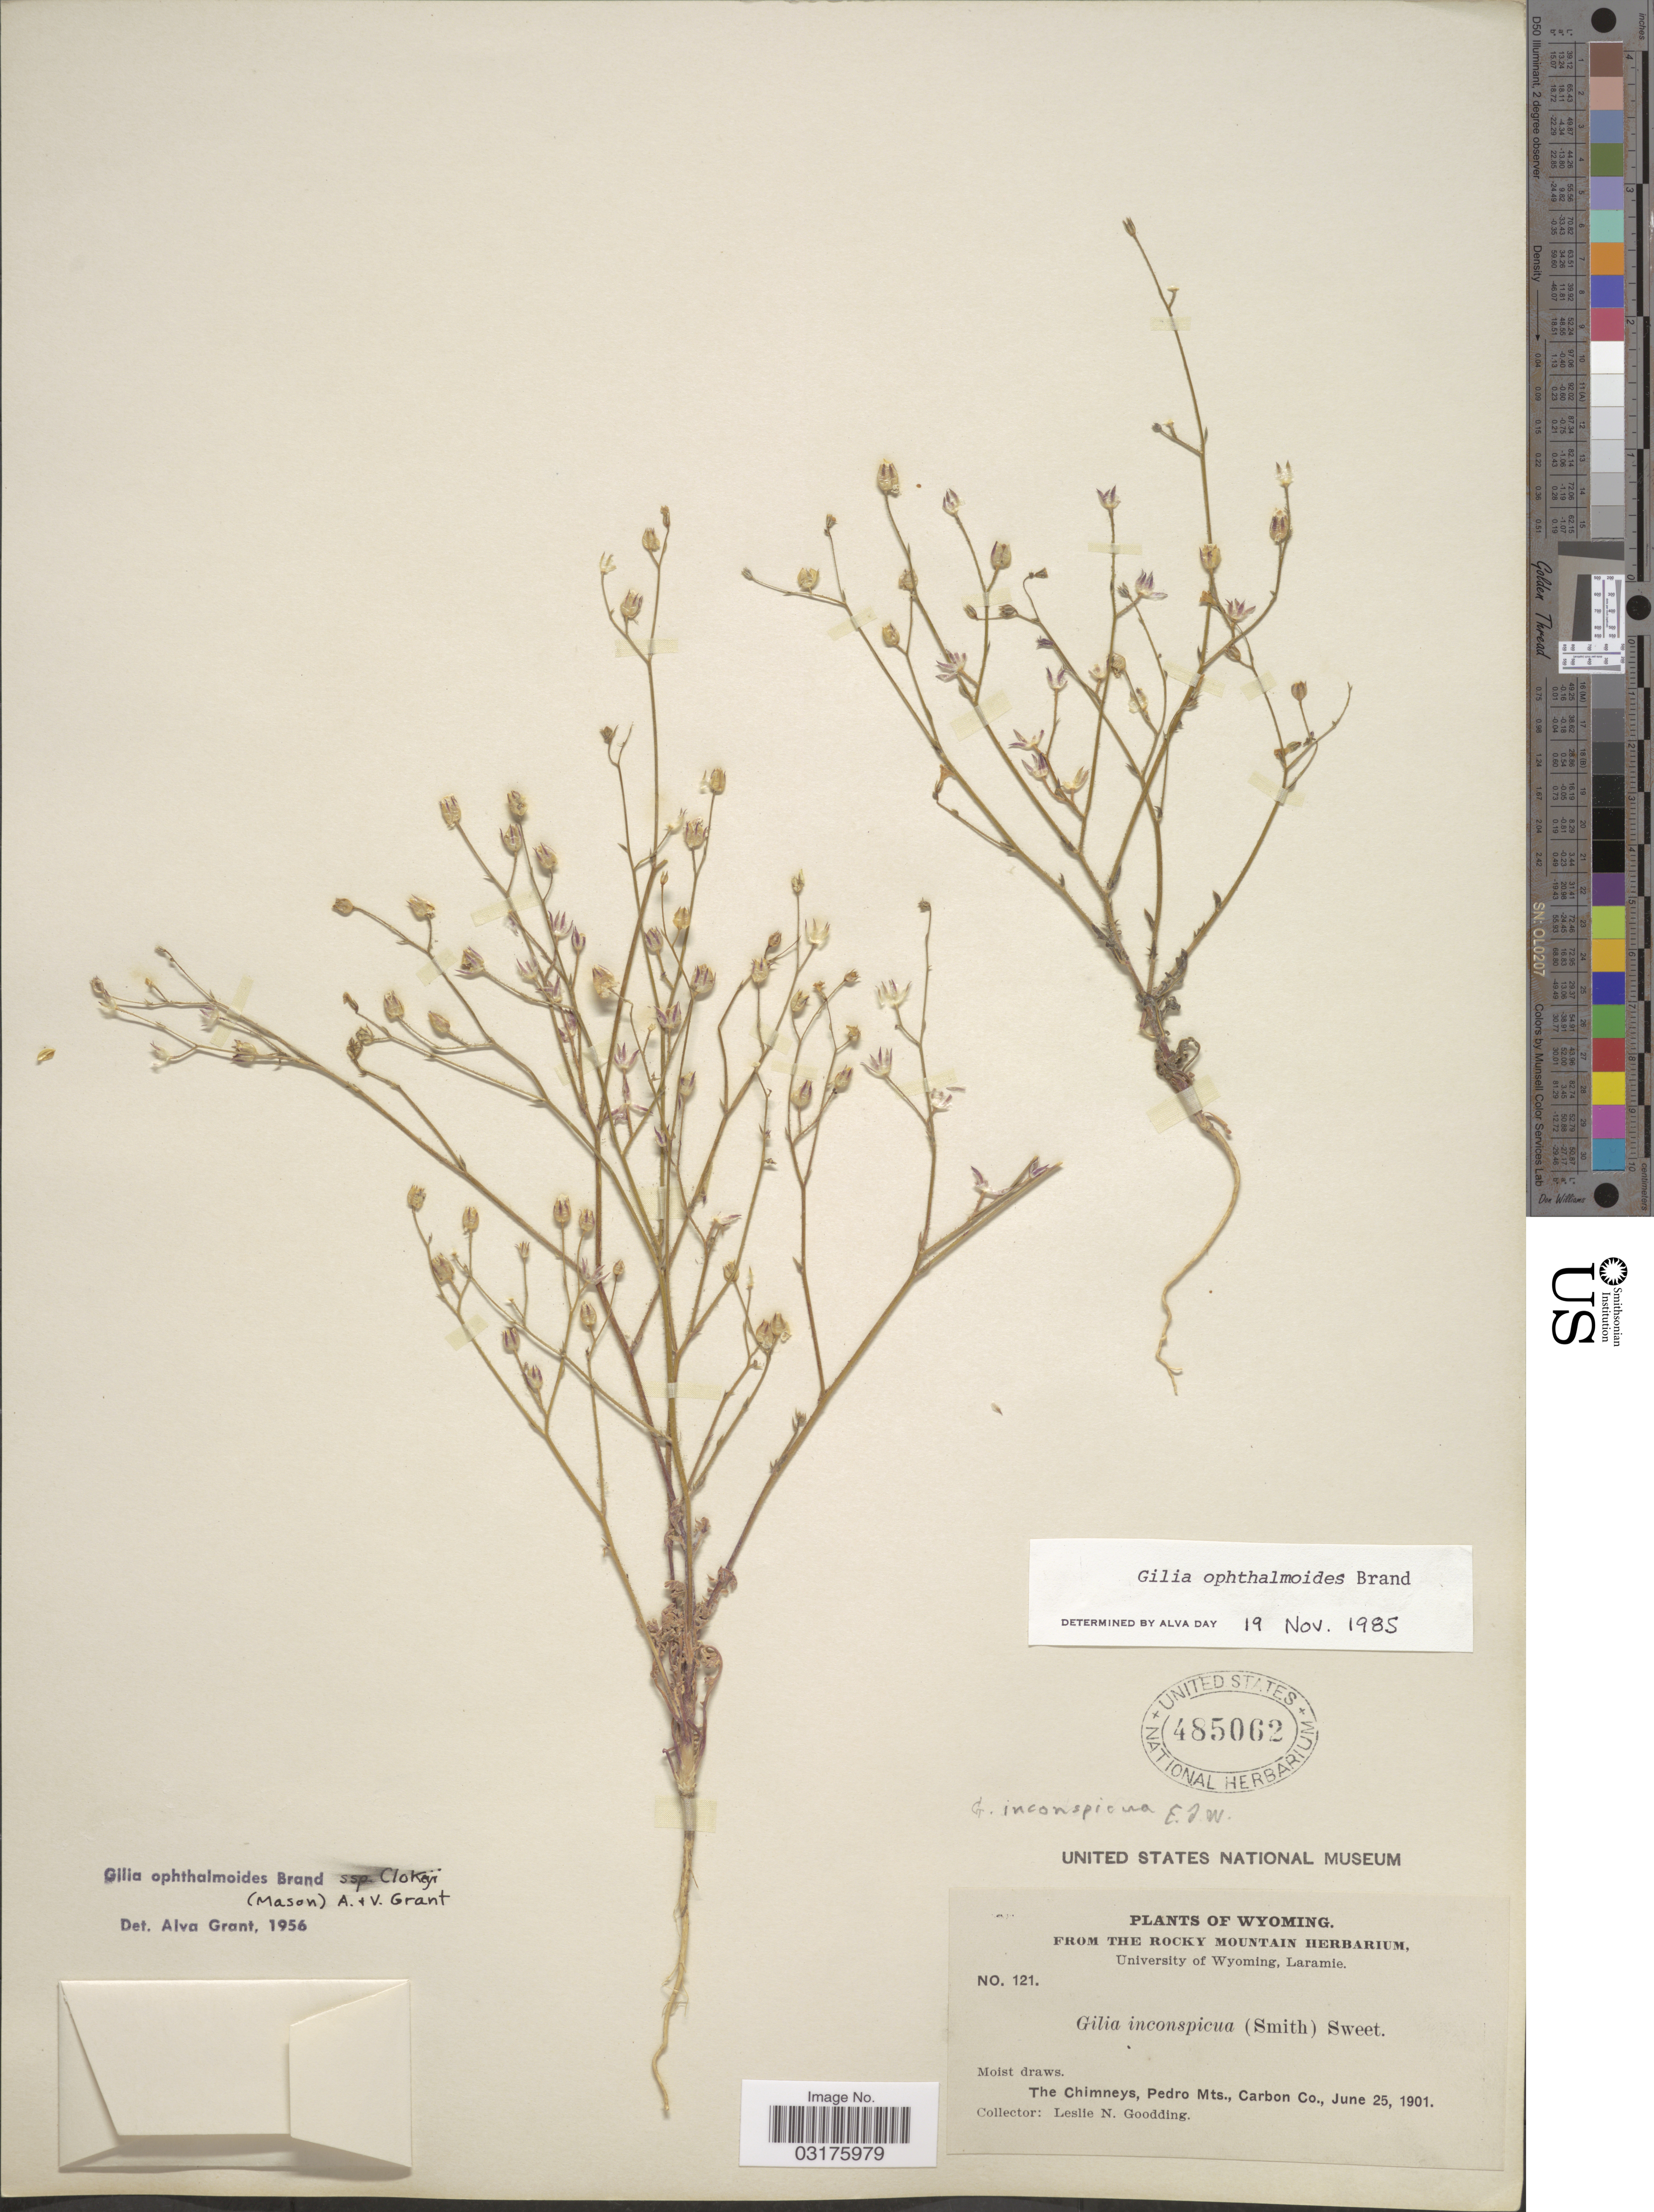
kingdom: Plantae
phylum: Tracheophyta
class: Magnoliopsida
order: Ericales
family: Polemoniaceae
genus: Gilia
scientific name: Gilia ophthalmoides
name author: Brand in Engl.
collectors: L. N. Goodding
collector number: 121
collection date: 1901-06-25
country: United States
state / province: Wyoming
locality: The Chimneys, Pedro Mts., Carbon Co.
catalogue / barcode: US 485062